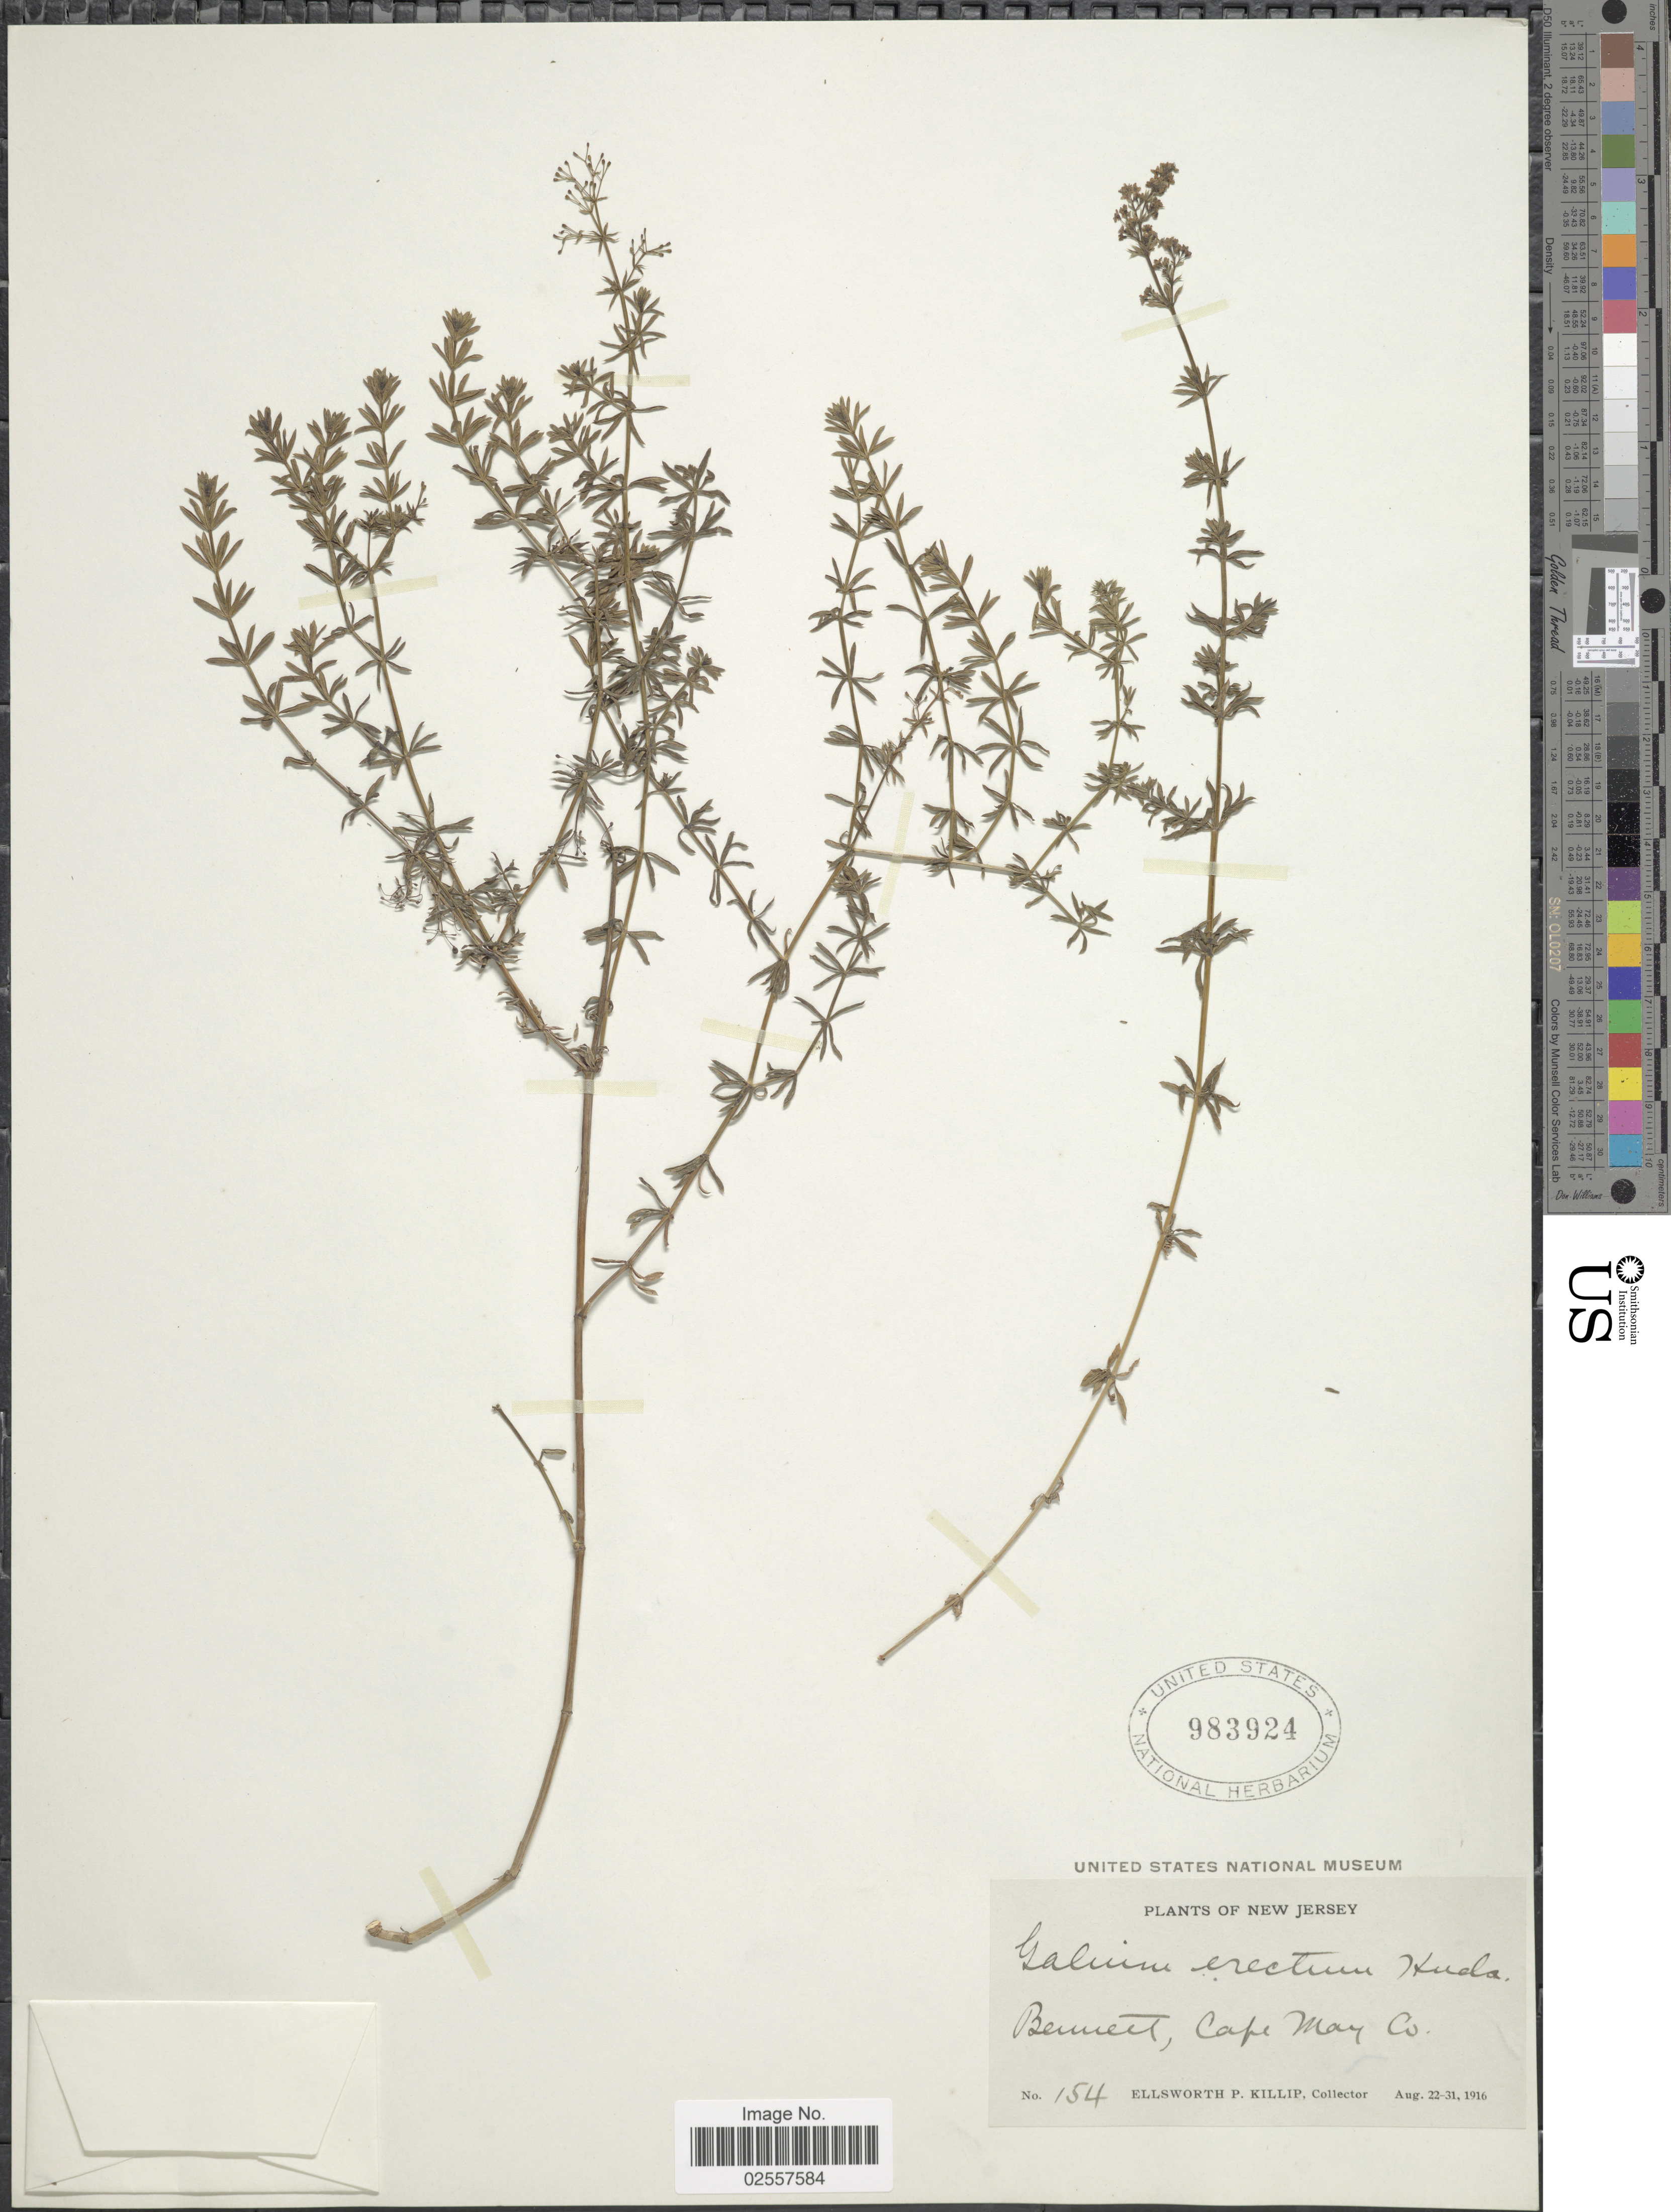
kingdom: Plantae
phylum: Tracheophyta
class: Magnoliopsida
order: Gentianales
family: Rubiaceae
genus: Galium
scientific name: Galium erectum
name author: Huds.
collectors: E. P. Killip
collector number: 154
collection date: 1916-08-22/1916-08-31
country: United States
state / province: New Jersey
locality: Bennett, Cape May Co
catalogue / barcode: US 983924